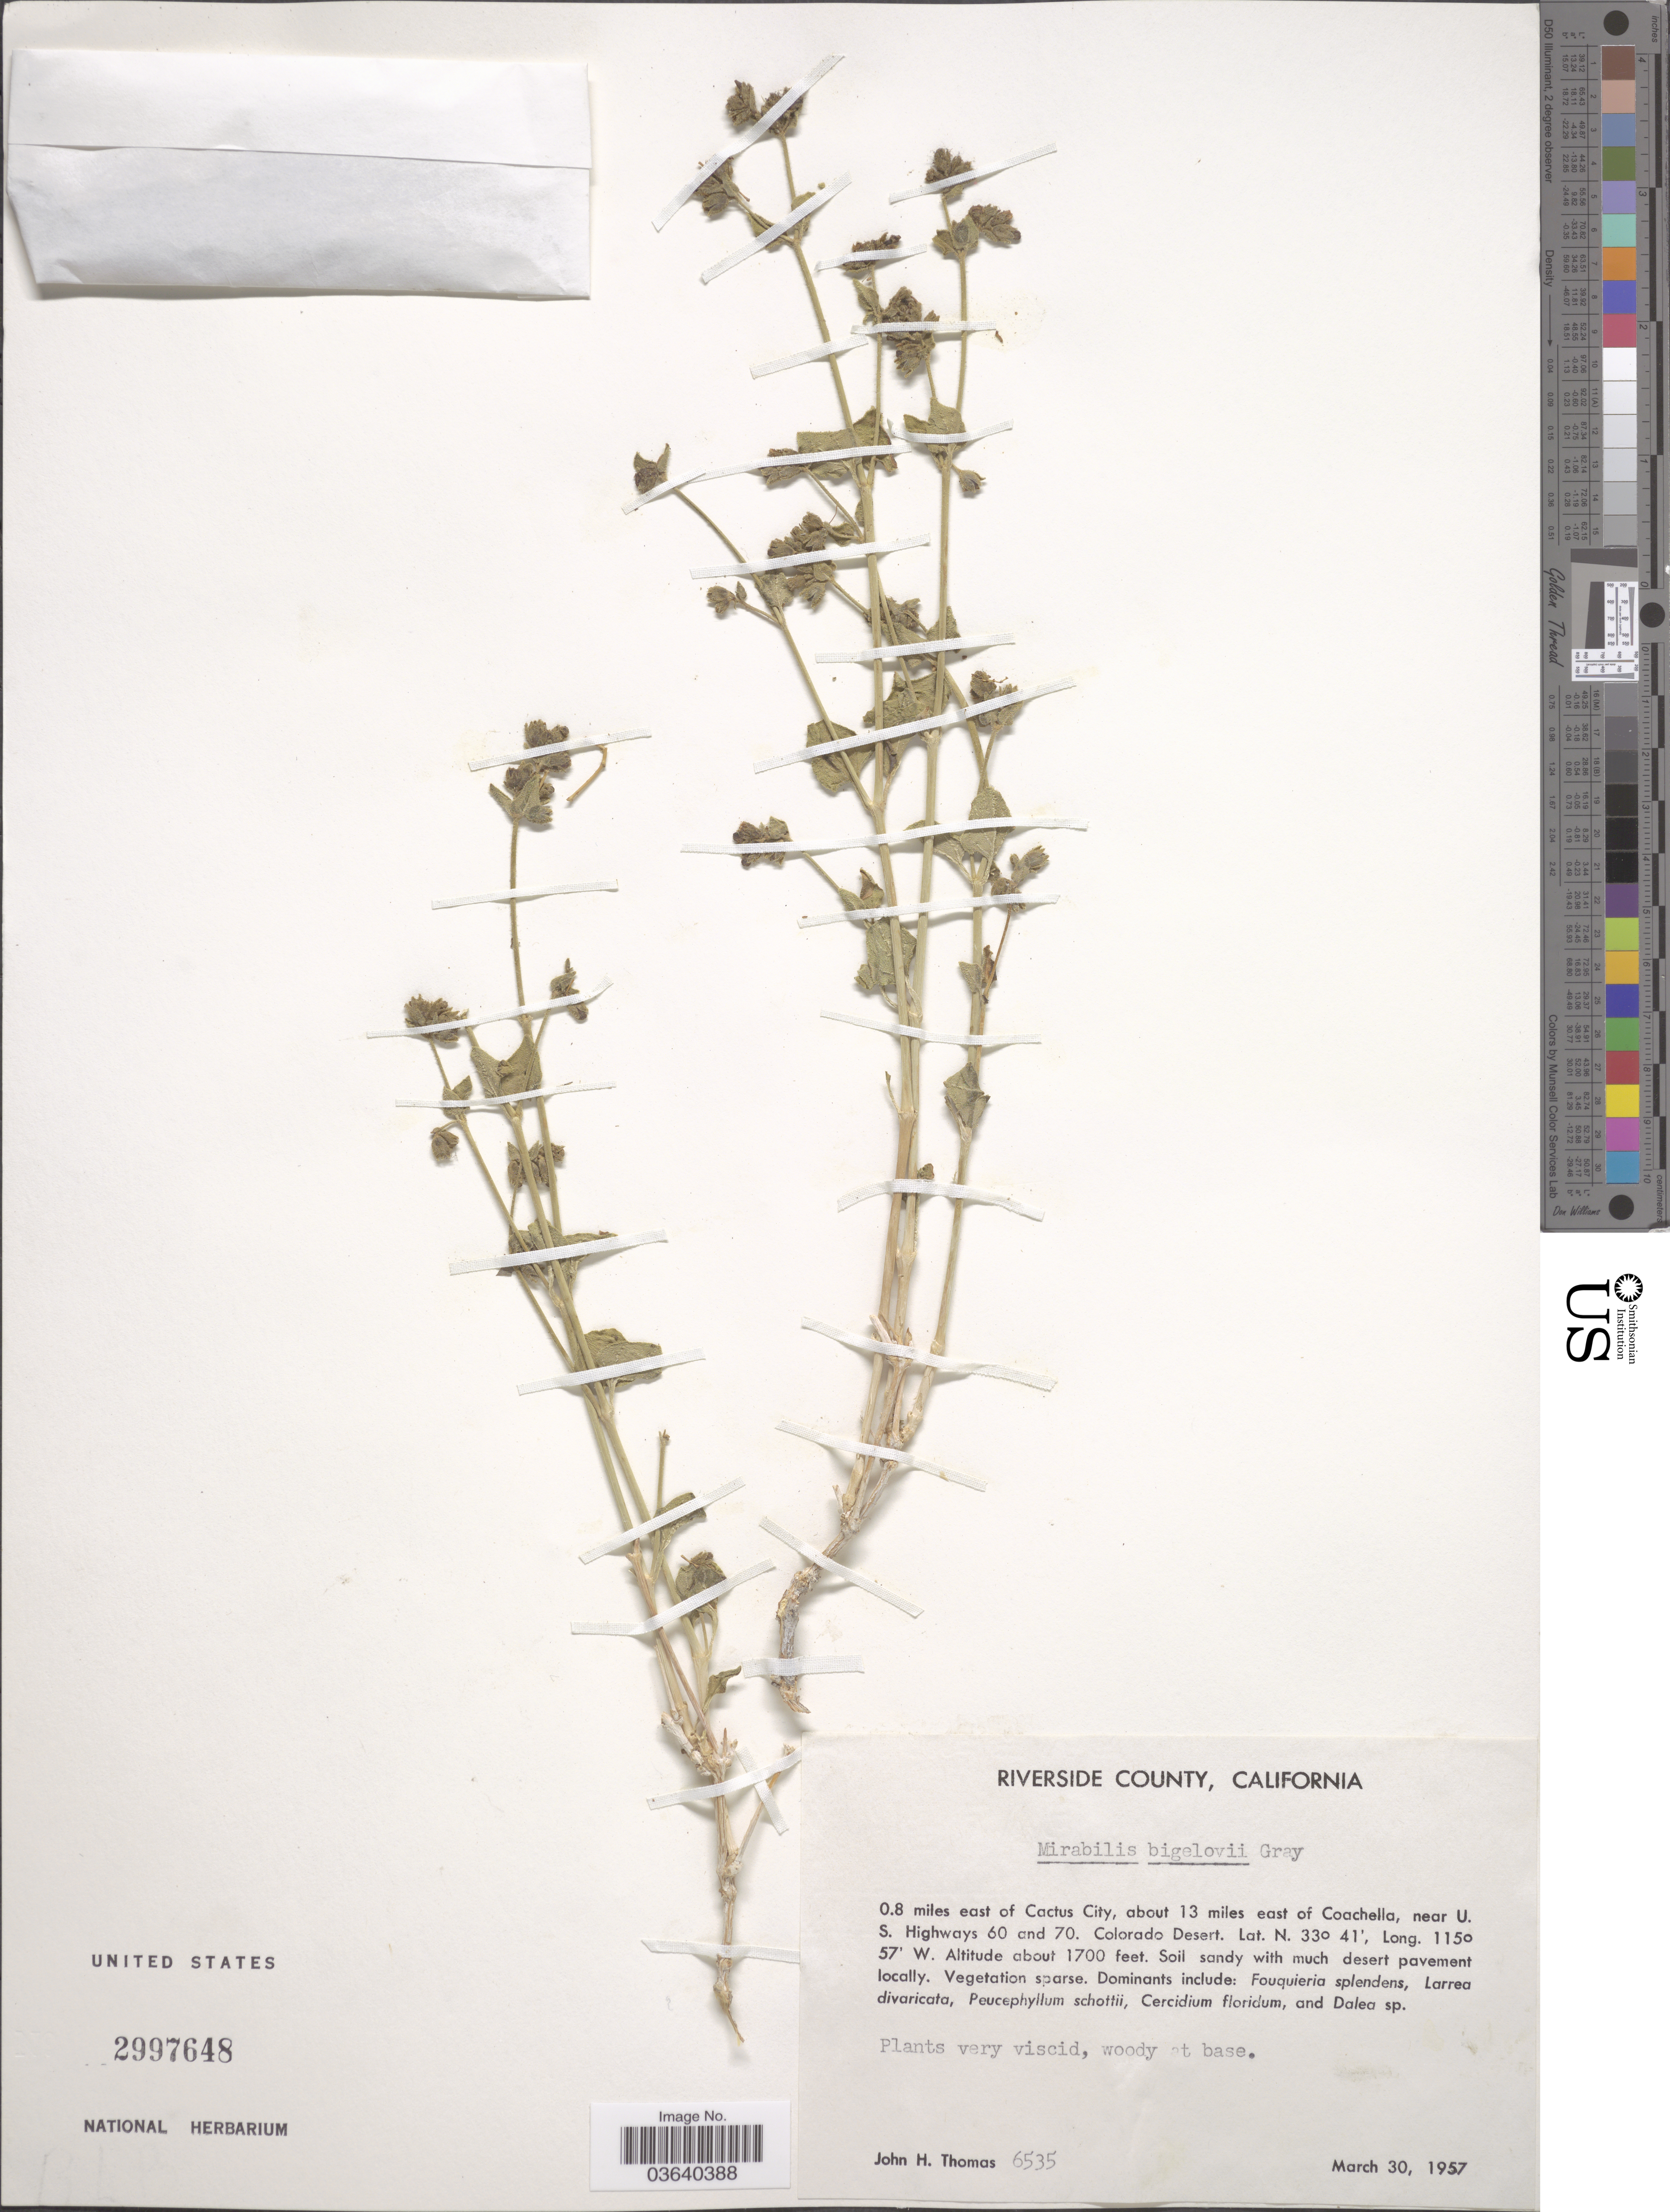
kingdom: Plantae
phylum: Tracheophyta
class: Magnoliopsida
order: Caryophyllales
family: Nyctaginaceae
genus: Mirabilis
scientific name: Mirabilis bigelovii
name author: A. Gray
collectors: J. H. Thomas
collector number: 6535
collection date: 1957-03-30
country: United States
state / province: California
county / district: Riverside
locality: Riverside County. 0.8 miles east of Cactus City, about 13 miles east of Coachella, near U. S. Highways 60 and 70. Colorado Desert.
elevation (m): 518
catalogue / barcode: US 2997648